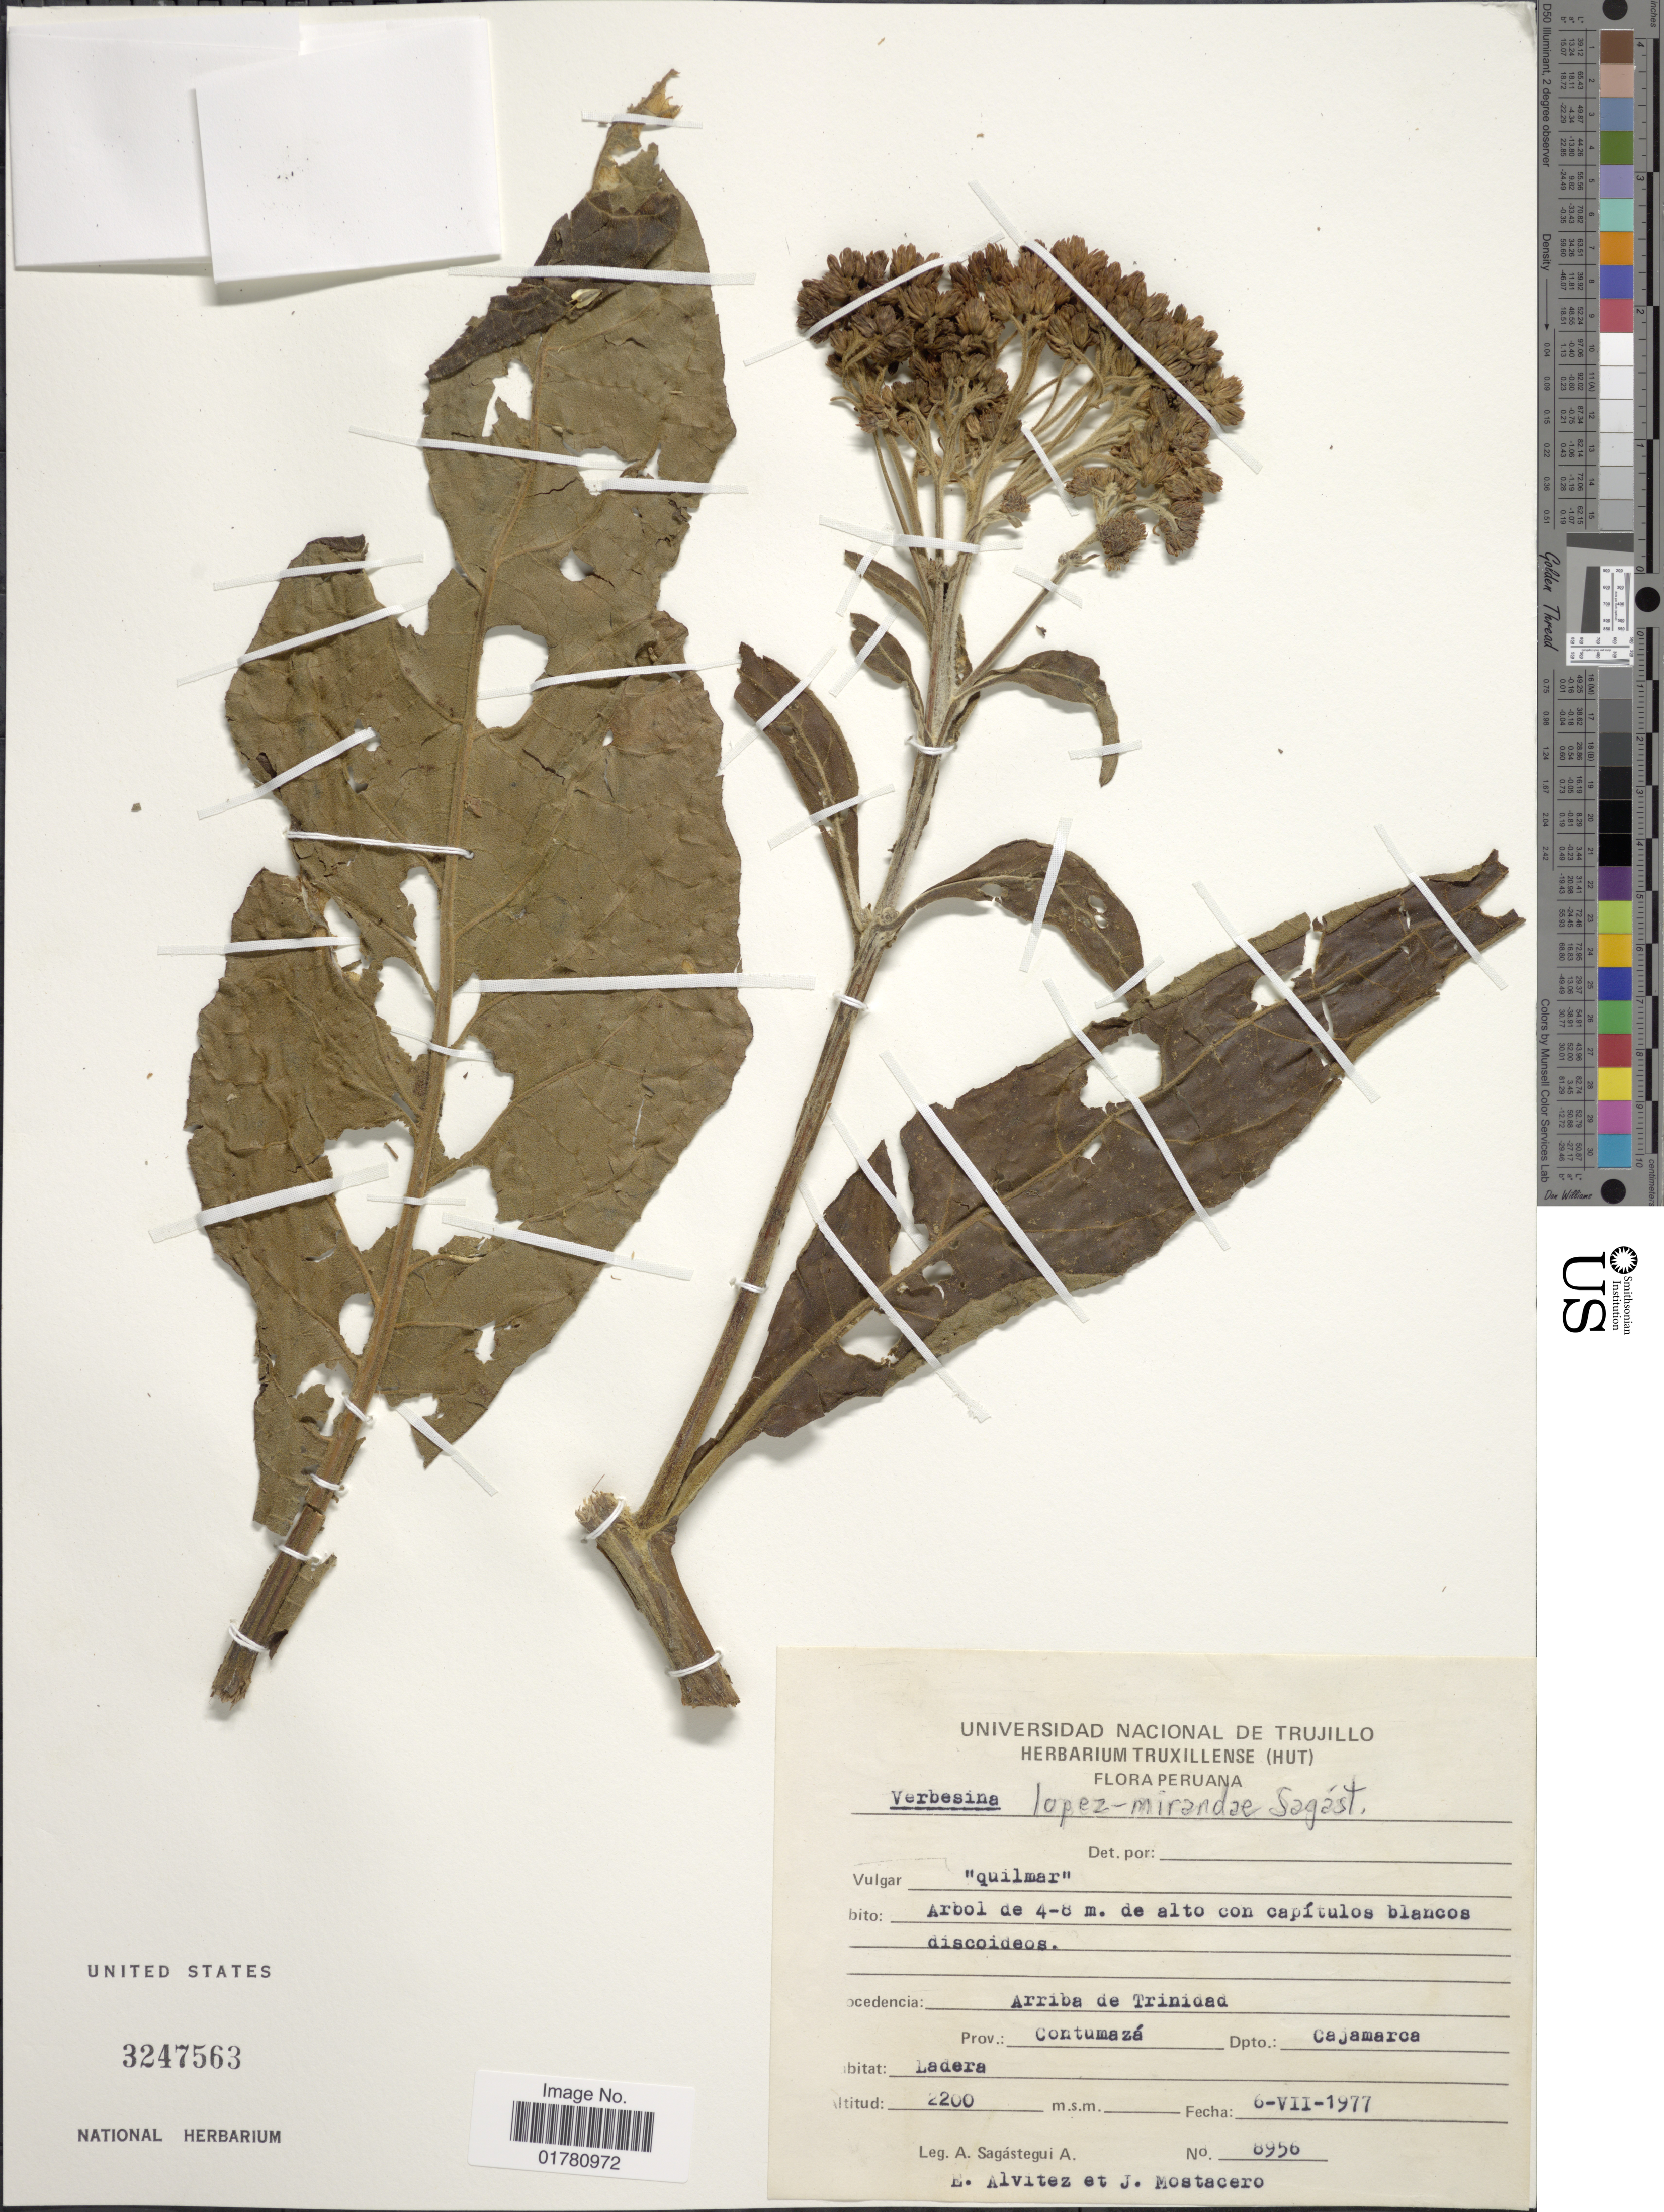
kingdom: Plantae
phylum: Tracheophyta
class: Magnoliopsida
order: Asterales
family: Asteraceae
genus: Verbesina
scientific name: Verbesina lopez-mirandae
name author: Sagást.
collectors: A. Sagástegui A., E. Alvitez I. & J. Mostacero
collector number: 8956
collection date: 1977-07-06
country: Peru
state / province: Cajamarca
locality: Arriba de Trinidad, prov. Contumazá, Dpto Cajamarca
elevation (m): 2200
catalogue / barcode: US 3247563